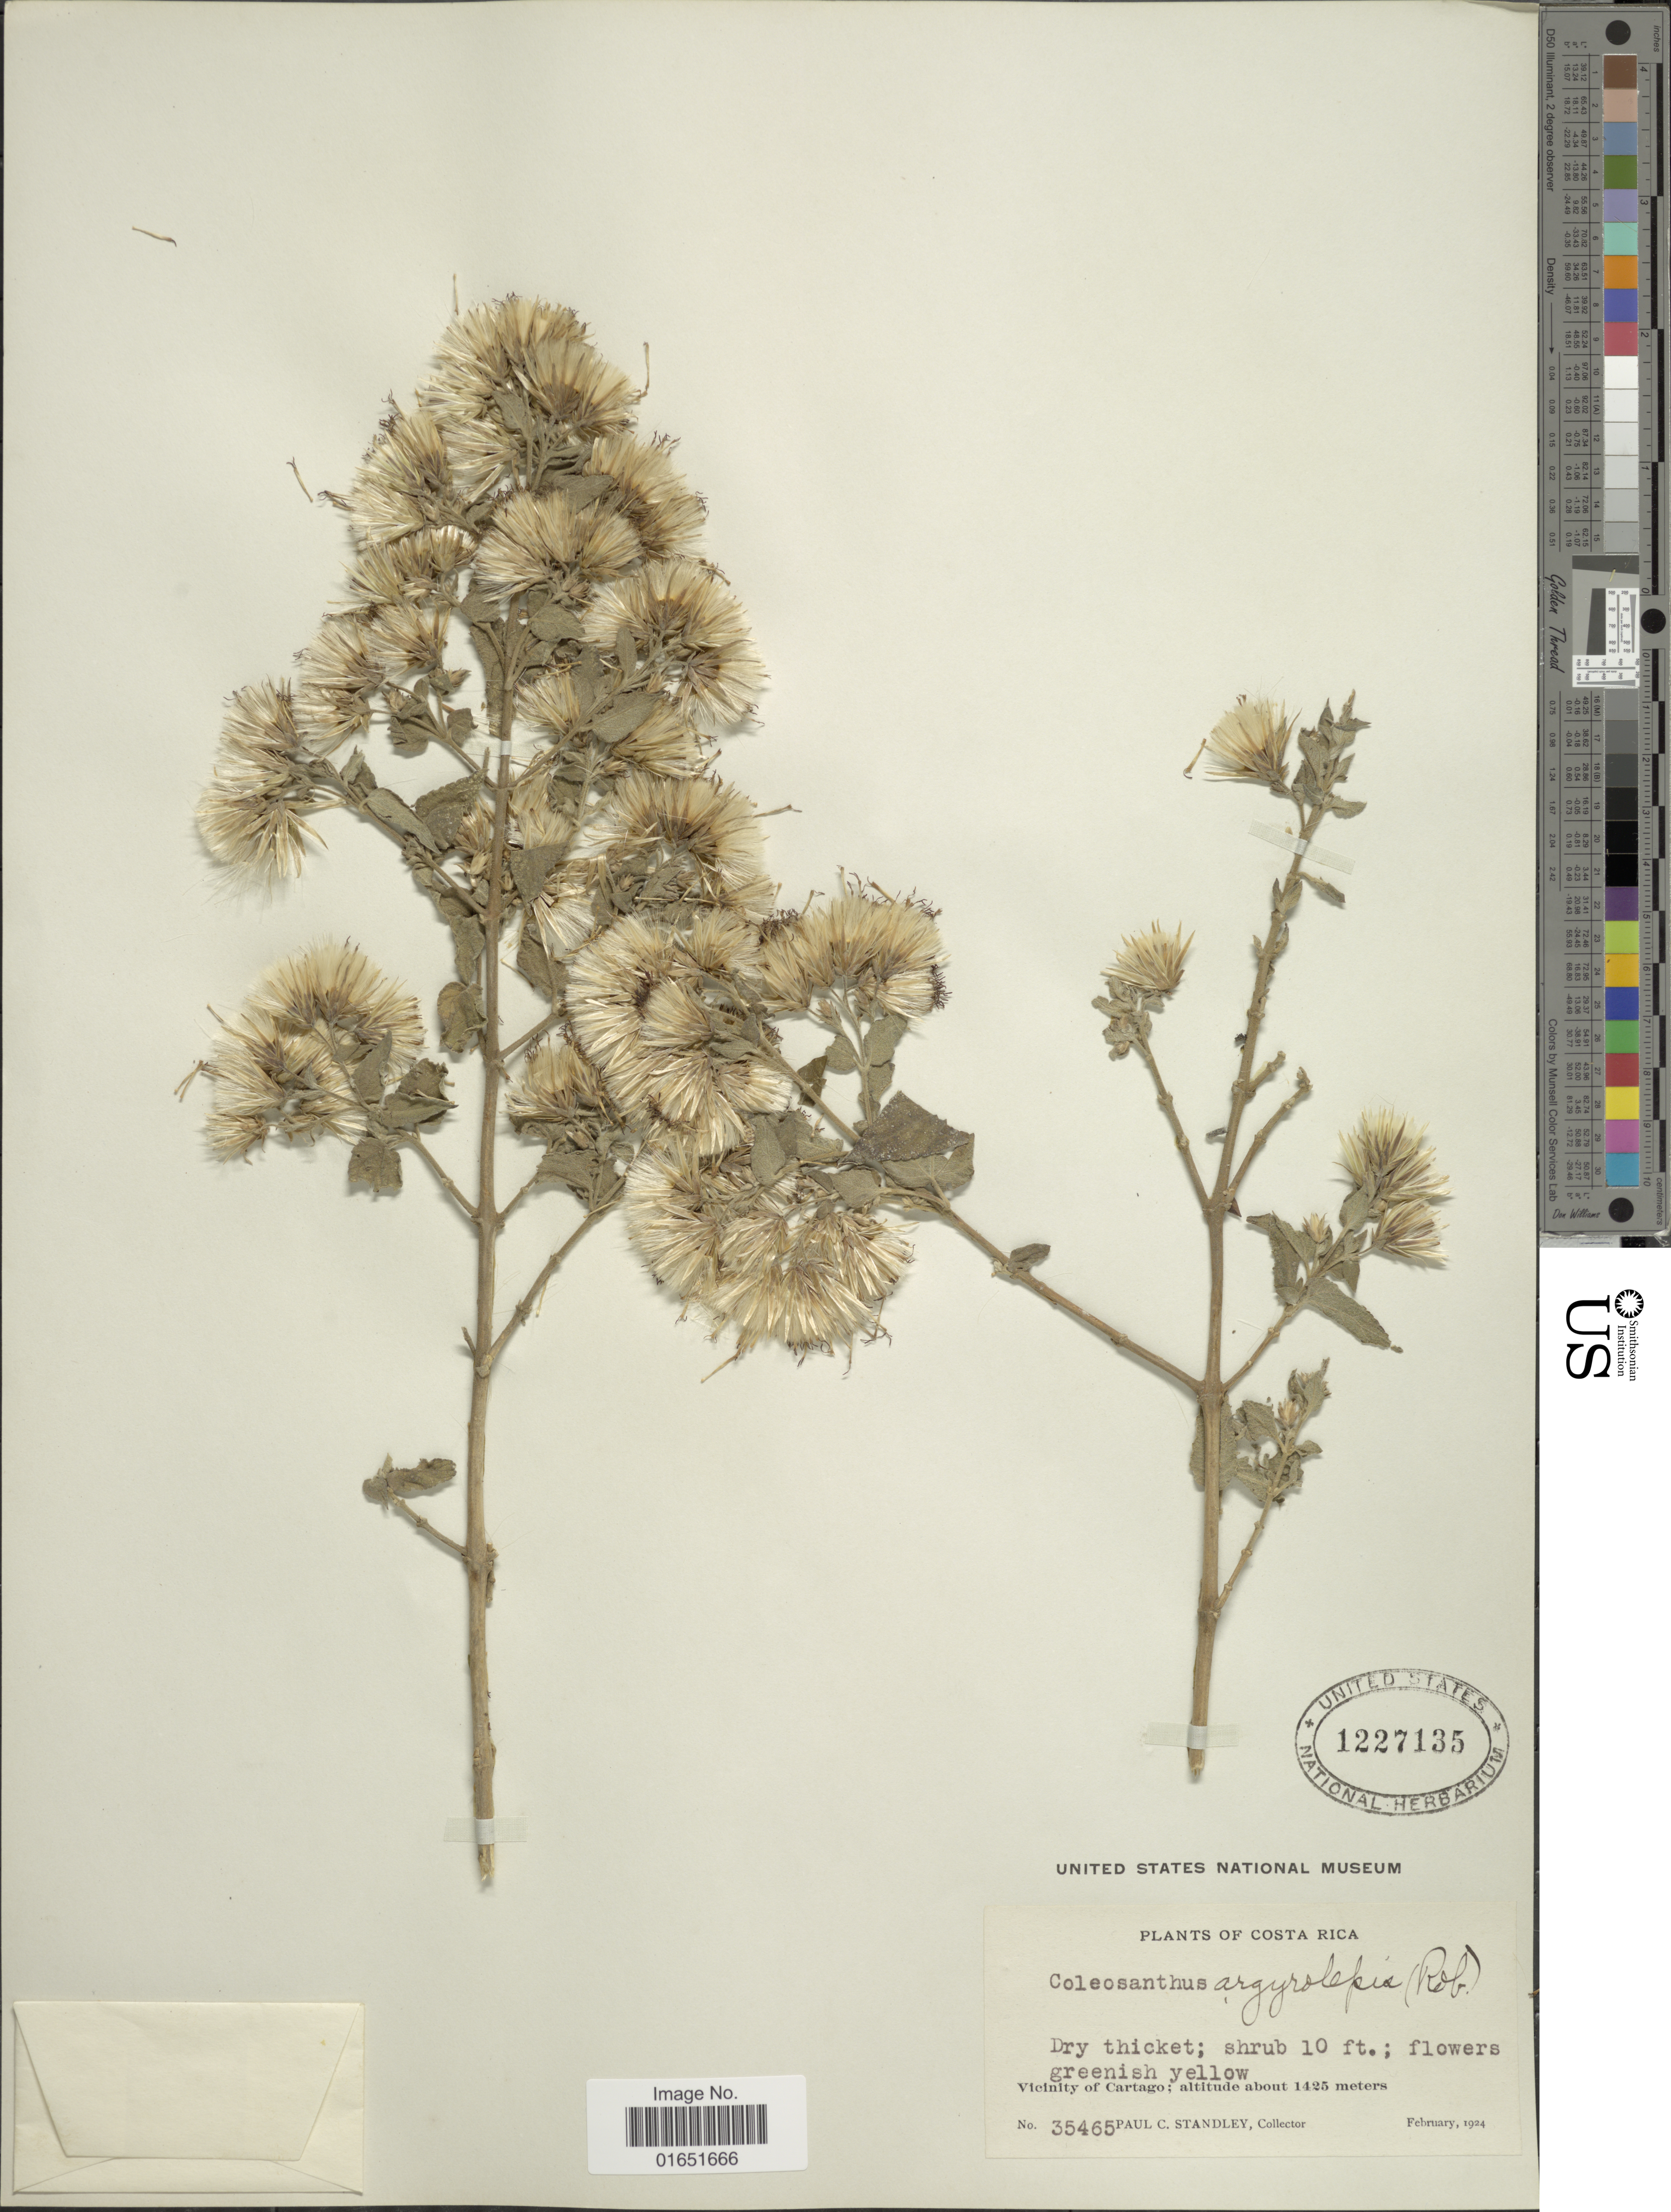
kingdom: Plantae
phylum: Tracheophyta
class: Magnoliopsida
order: Asterales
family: Asteraceae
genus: Brickellia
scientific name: Brickellia argyrolepis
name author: B.L. Rob.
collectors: P. C. Standley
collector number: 35465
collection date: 1924-02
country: Costa Rica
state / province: Cartago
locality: Vicinity of Cartago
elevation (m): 1425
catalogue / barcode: US 1227135